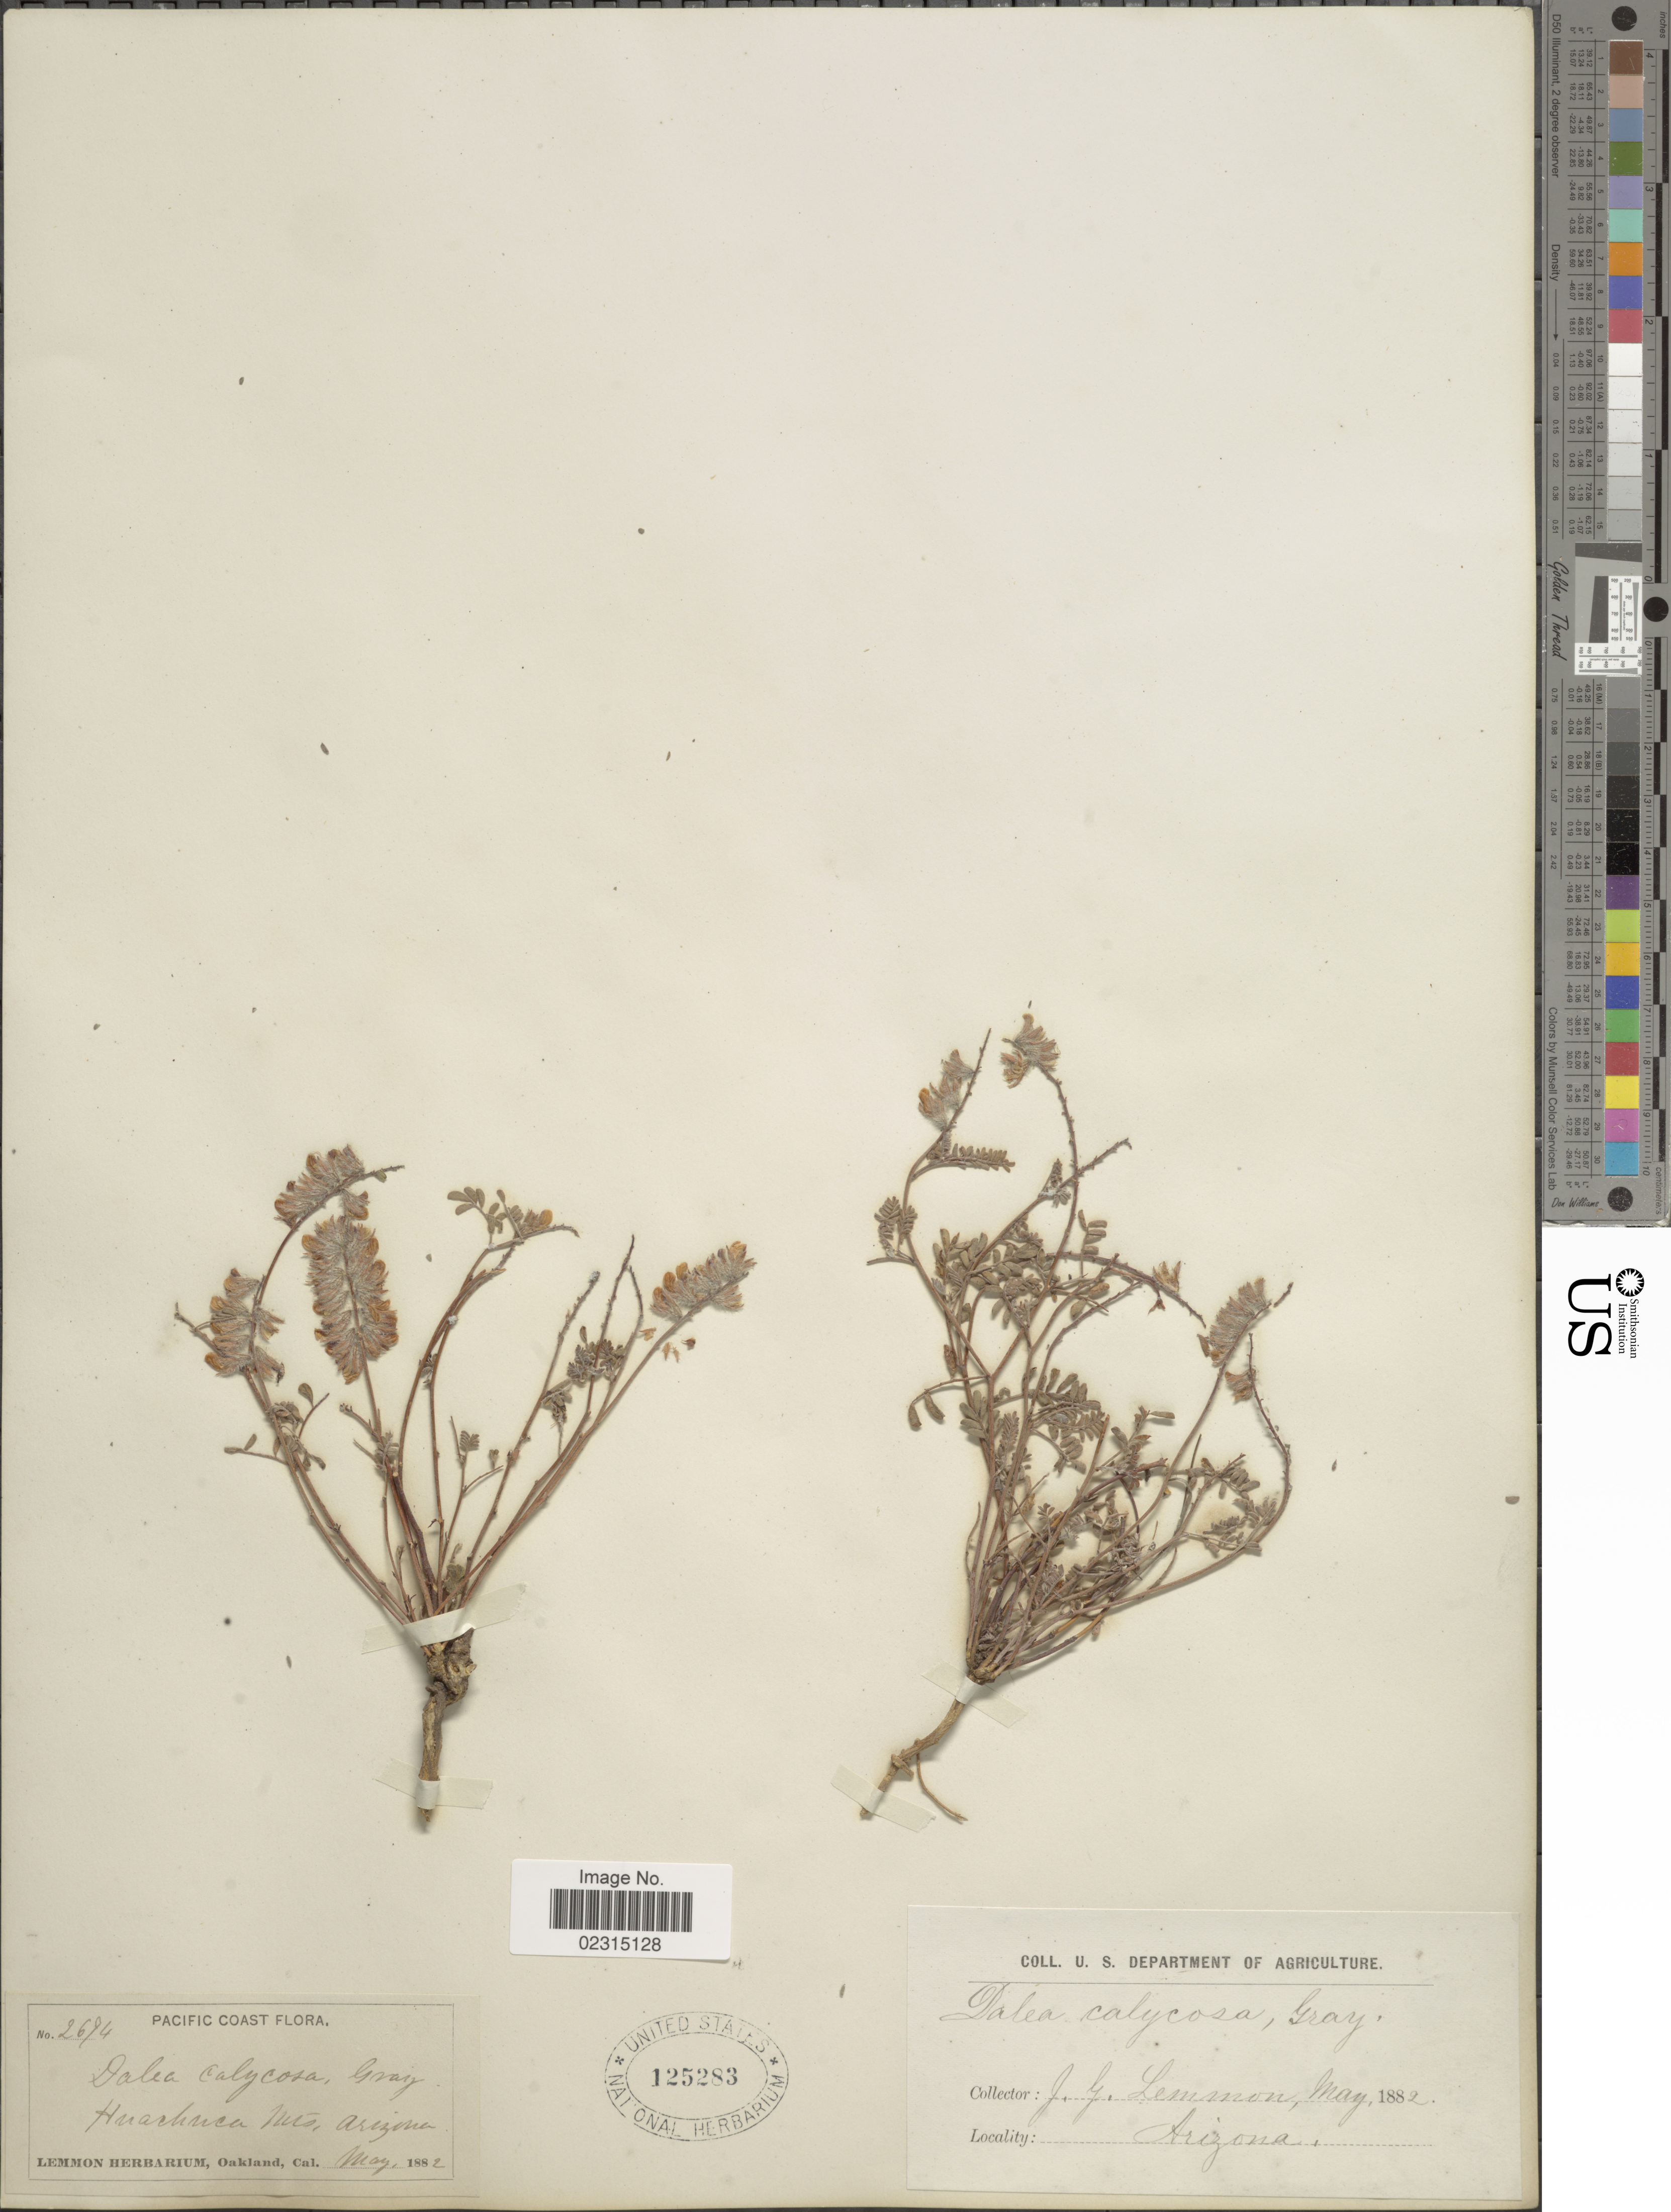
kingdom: Plantae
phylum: Tracheophyta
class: Magnoliopsida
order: Fabales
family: Fabaceae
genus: Marina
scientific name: Marina calycosa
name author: (A. Gray) Barneby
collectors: J. Lemmon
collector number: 2674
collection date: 1882-05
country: United States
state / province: Arizona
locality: Pacific Coast, Huachuca Mts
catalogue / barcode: US 125283